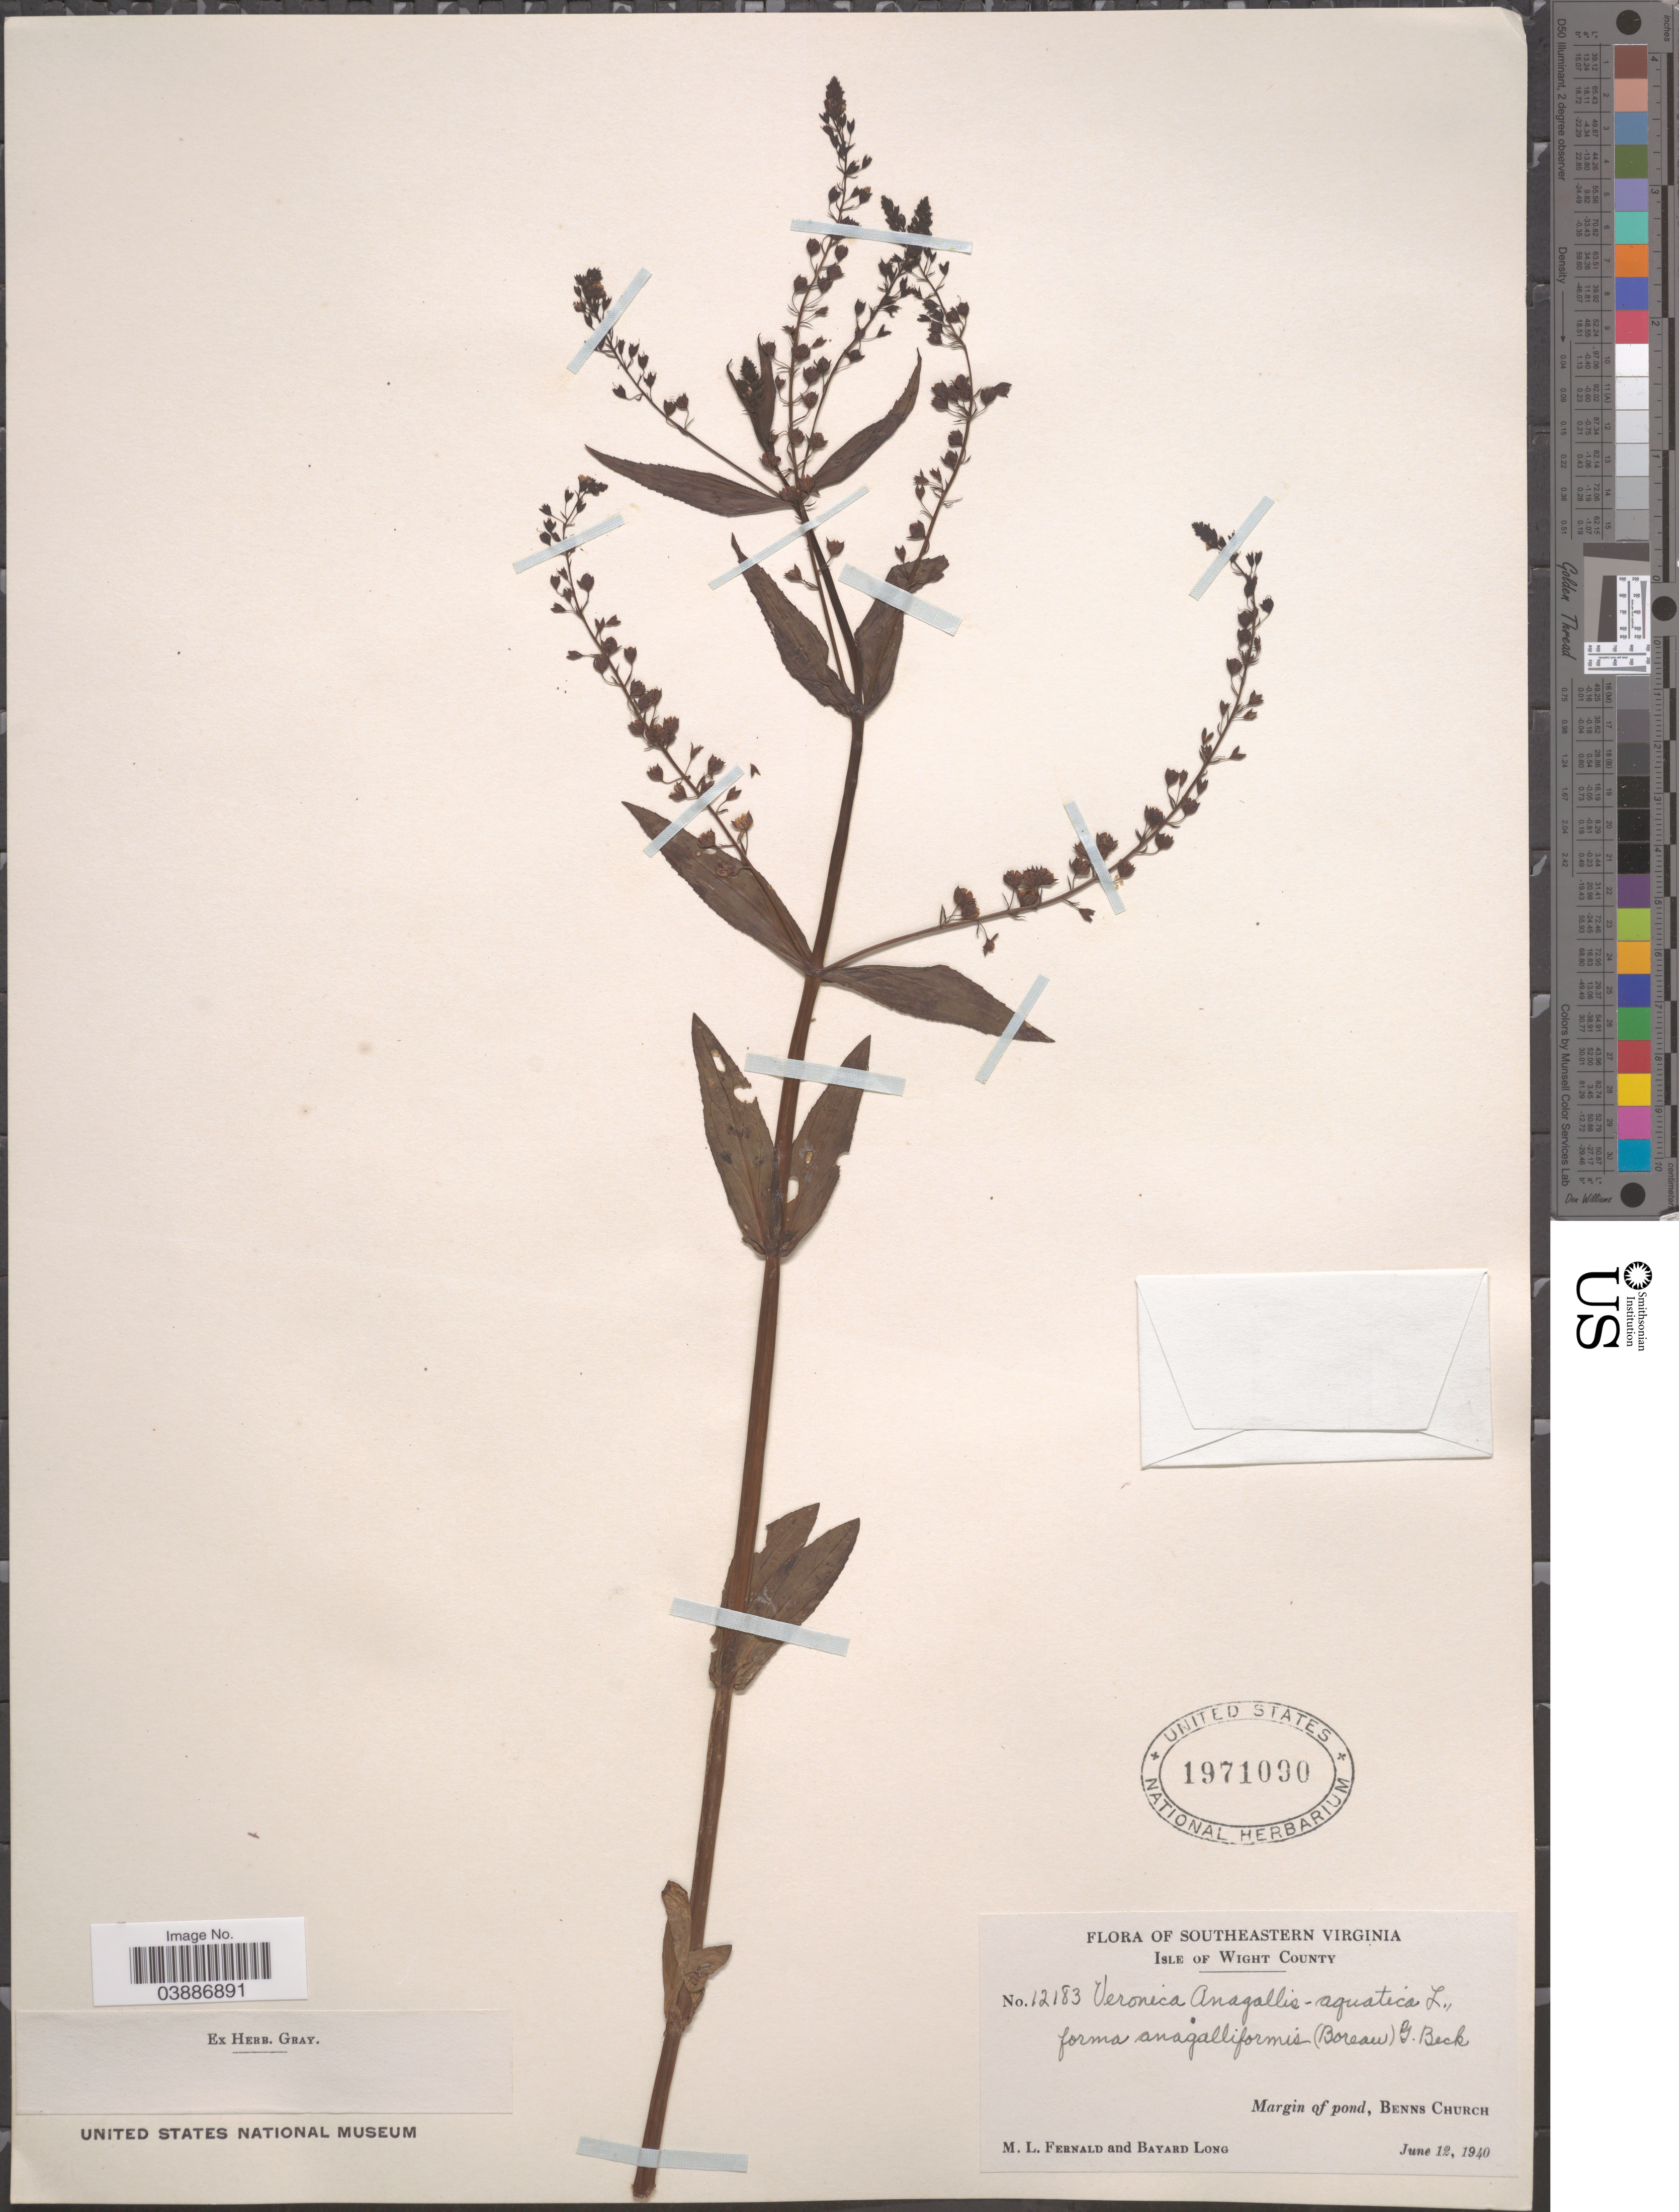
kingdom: Plantae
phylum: Tracheophyta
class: Magnoliopsida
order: Lamiales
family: Plantaginaceae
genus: Veronica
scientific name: Veronica anagallis-aquatica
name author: L.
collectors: M. L. Fernald & B. Long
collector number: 12183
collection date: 1940-06-12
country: United States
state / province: Virginia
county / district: Isle of Wight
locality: Southeastern Virginia. Isle of Wight County. Margin of pool, Benns Church.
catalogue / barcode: US 1971090